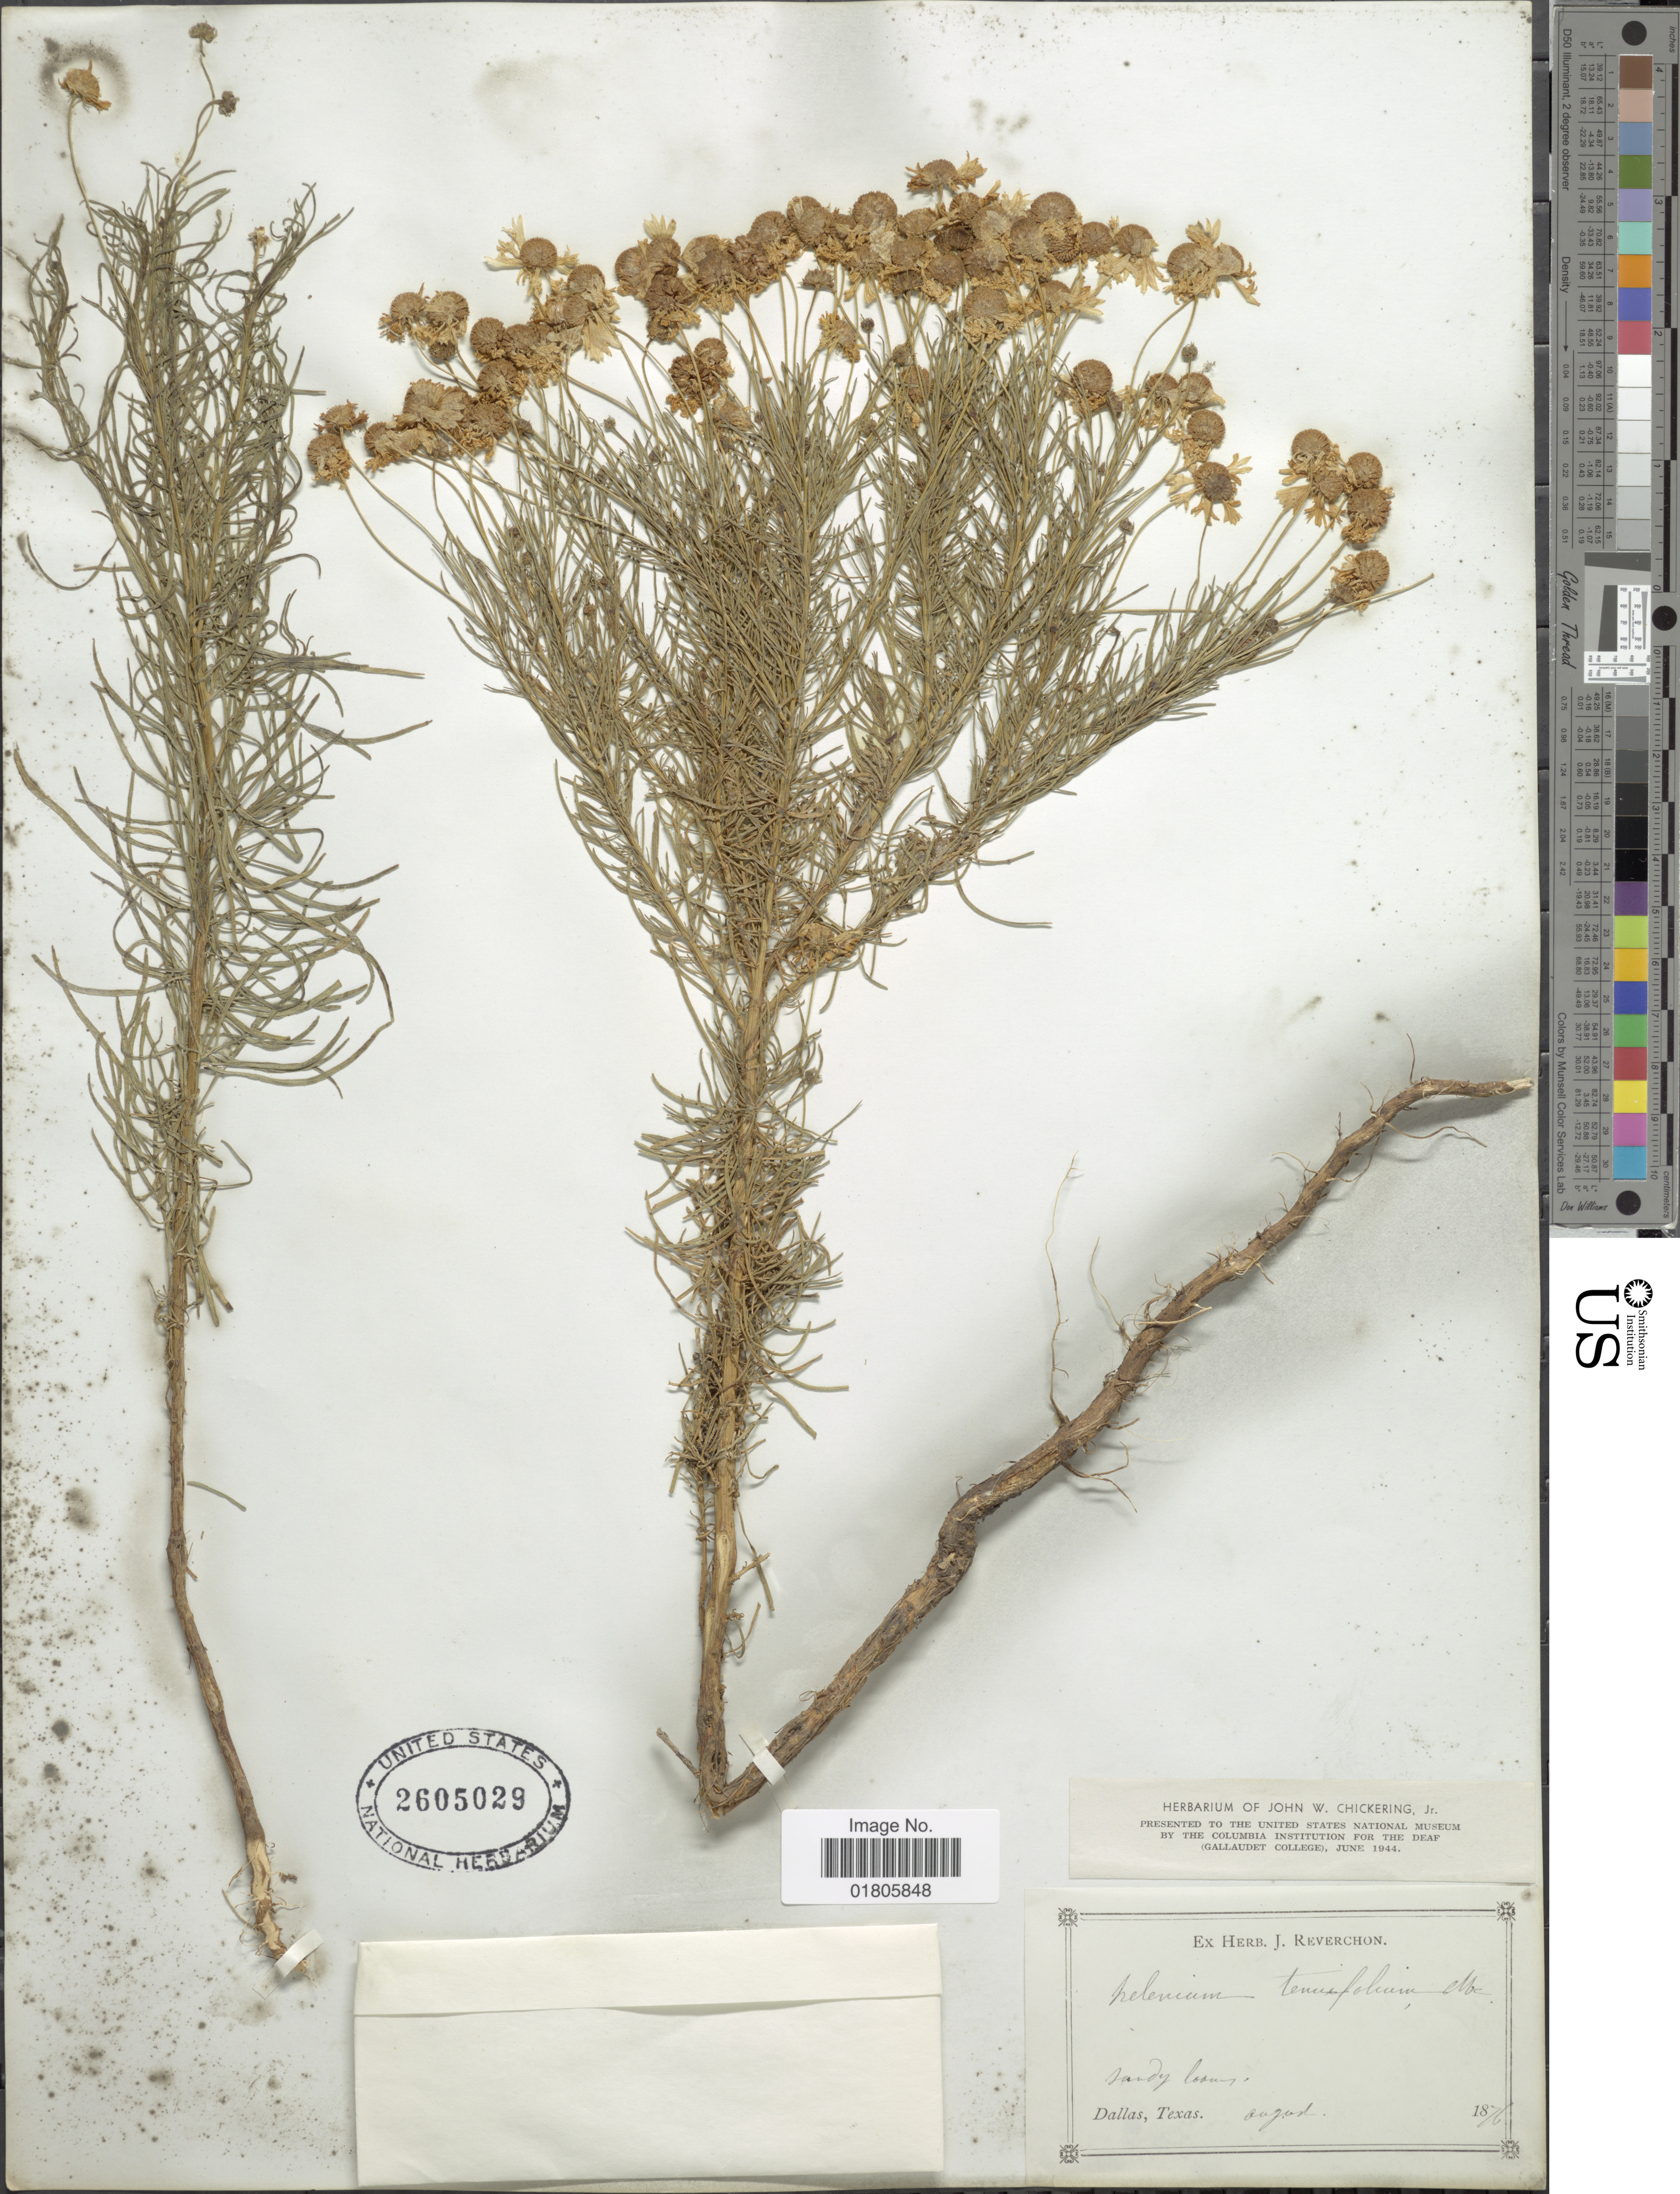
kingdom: Plantae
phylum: Tracheophyta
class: Magnoliopsida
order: Asterales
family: Asteraceae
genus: Helenium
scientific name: Helenium amarum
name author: (Raf.) H. Rock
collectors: ex herb. J. Reverchon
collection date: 1876-08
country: United States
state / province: Texas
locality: Dallas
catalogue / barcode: US 2605029